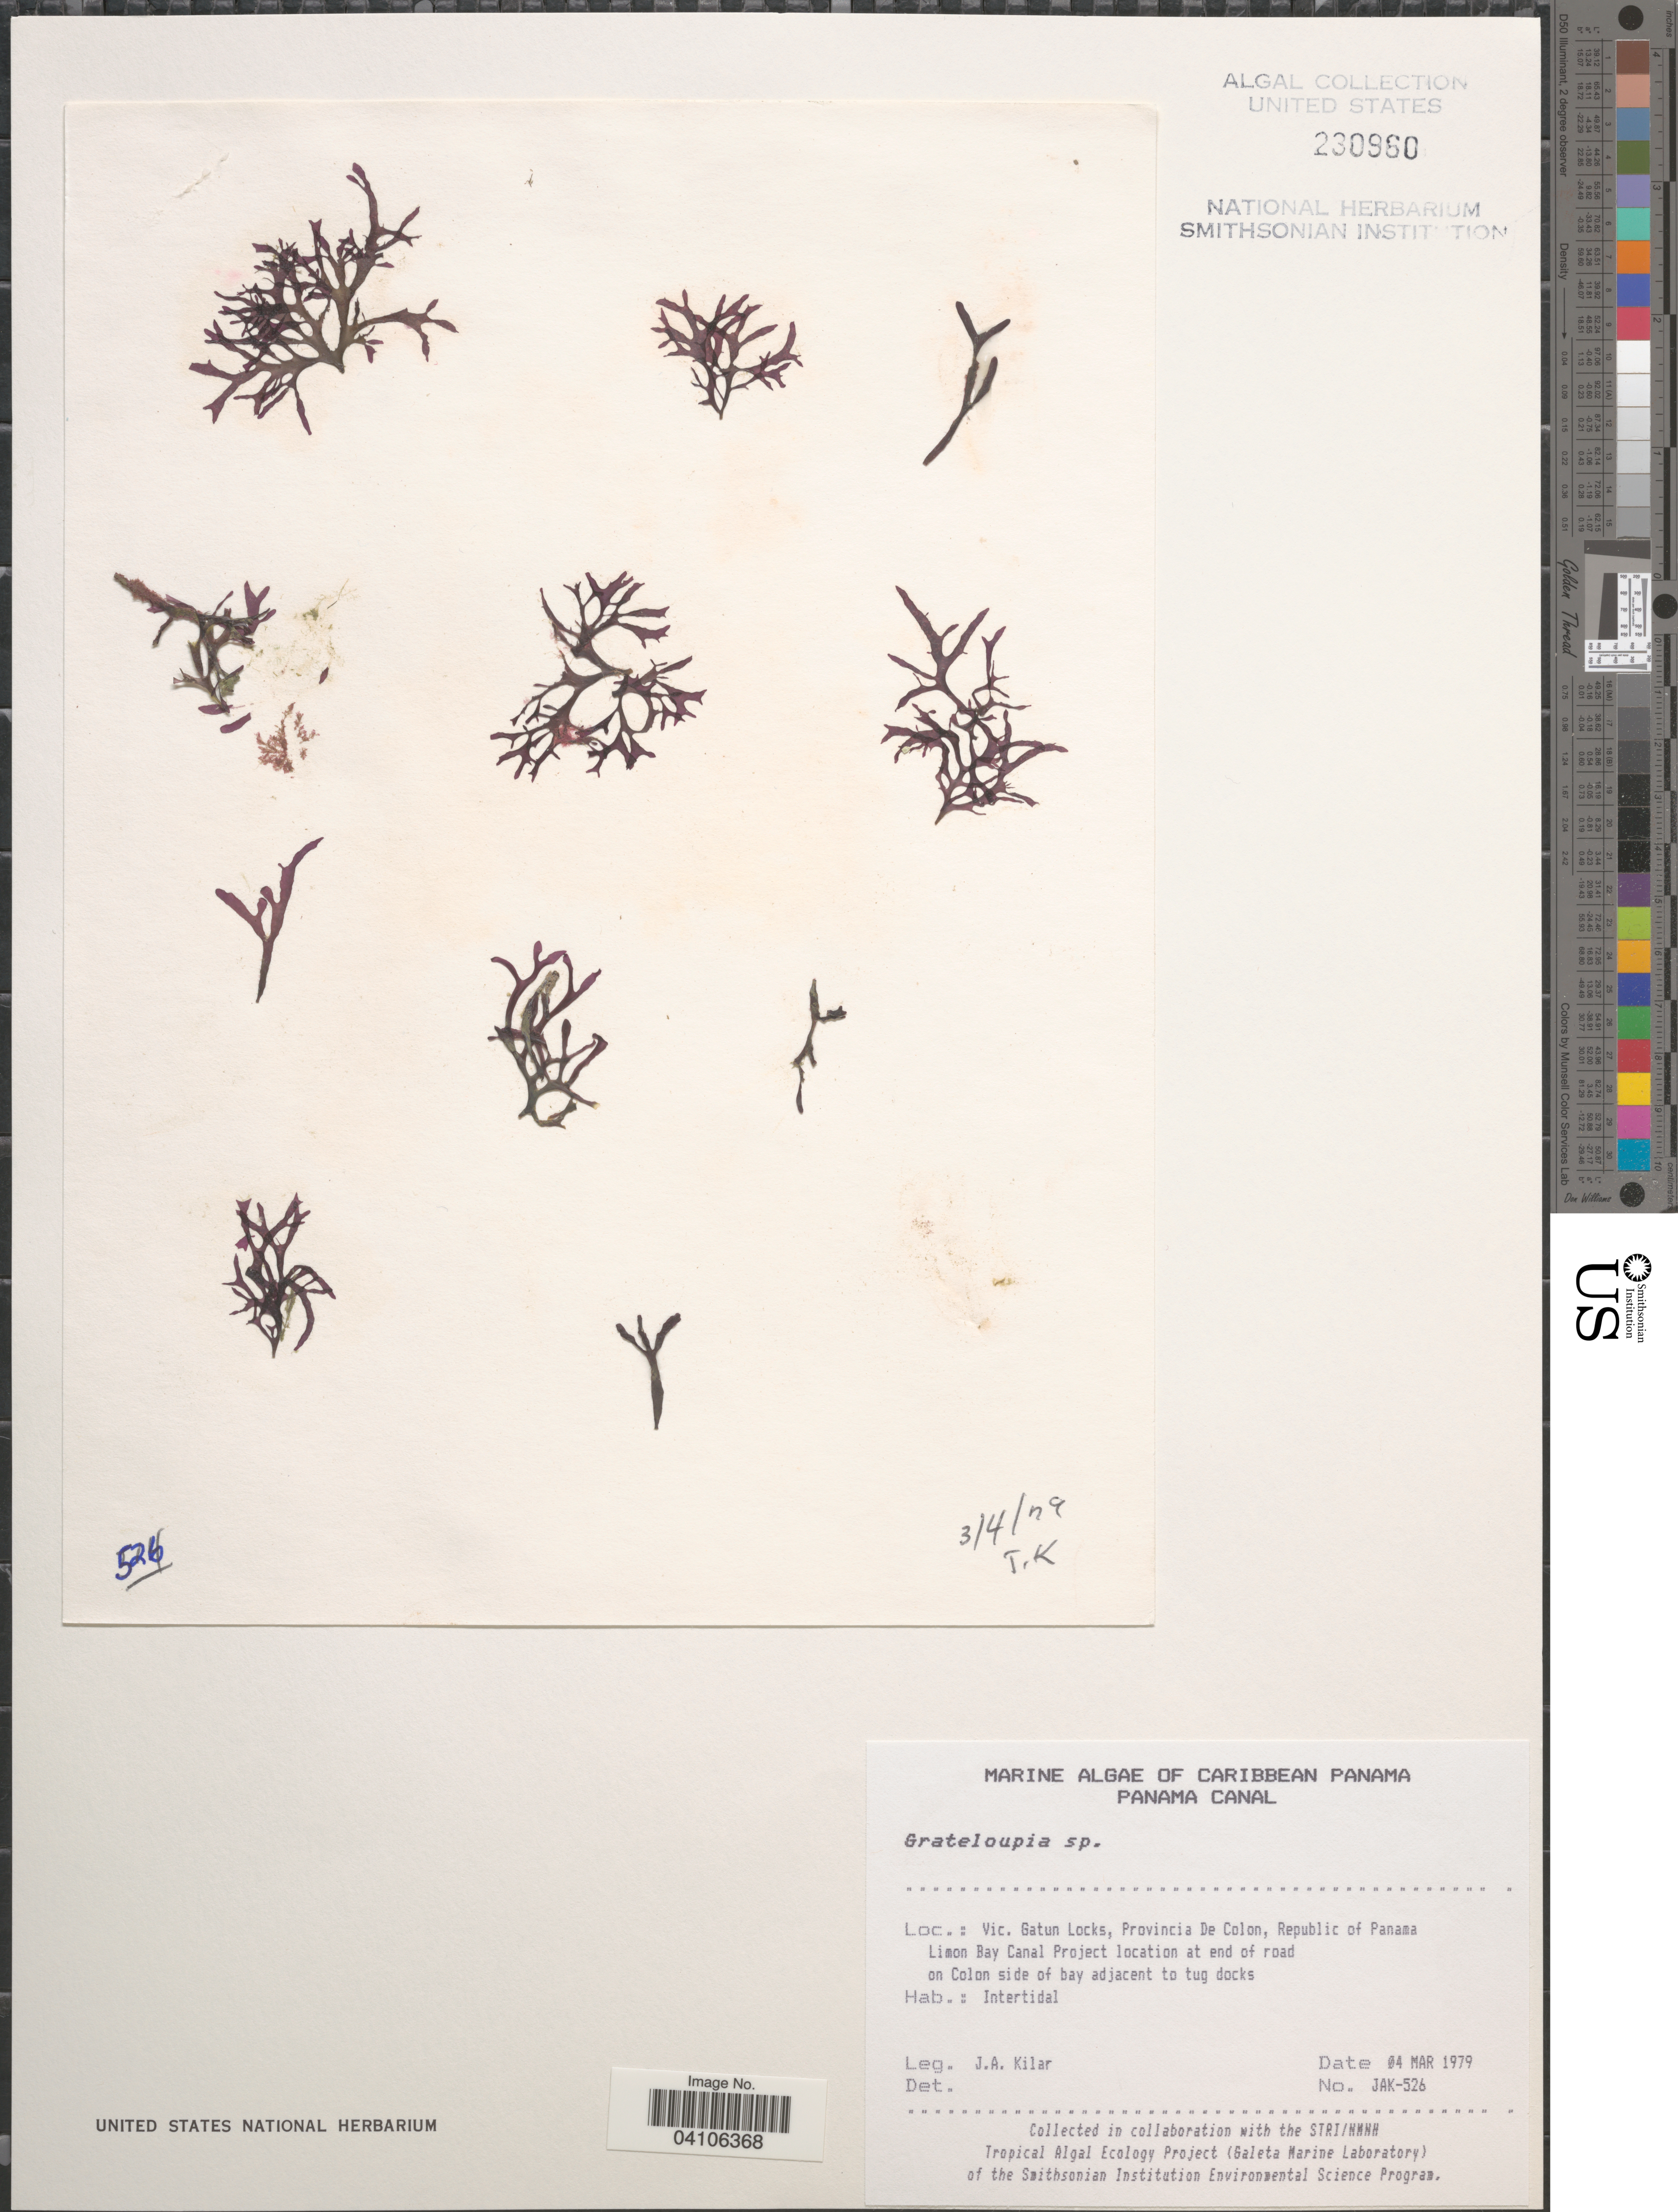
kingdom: Plantae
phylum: Rhodophyta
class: Florideophyceae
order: Halymeniales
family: Halymeniaceae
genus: Grateloupia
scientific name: Grateloupia sp.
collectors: J. A. Kilar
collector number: JAK-526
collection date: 1979-03-04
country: Panama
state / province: Colón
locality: Caribbean Panama. Panama Canal. Vic. Gatun Locks, Republic of Panama. Limon Bay Canal Project location at end of road on Colon side of bay adjacent to tug docks.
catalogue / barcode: US 230960